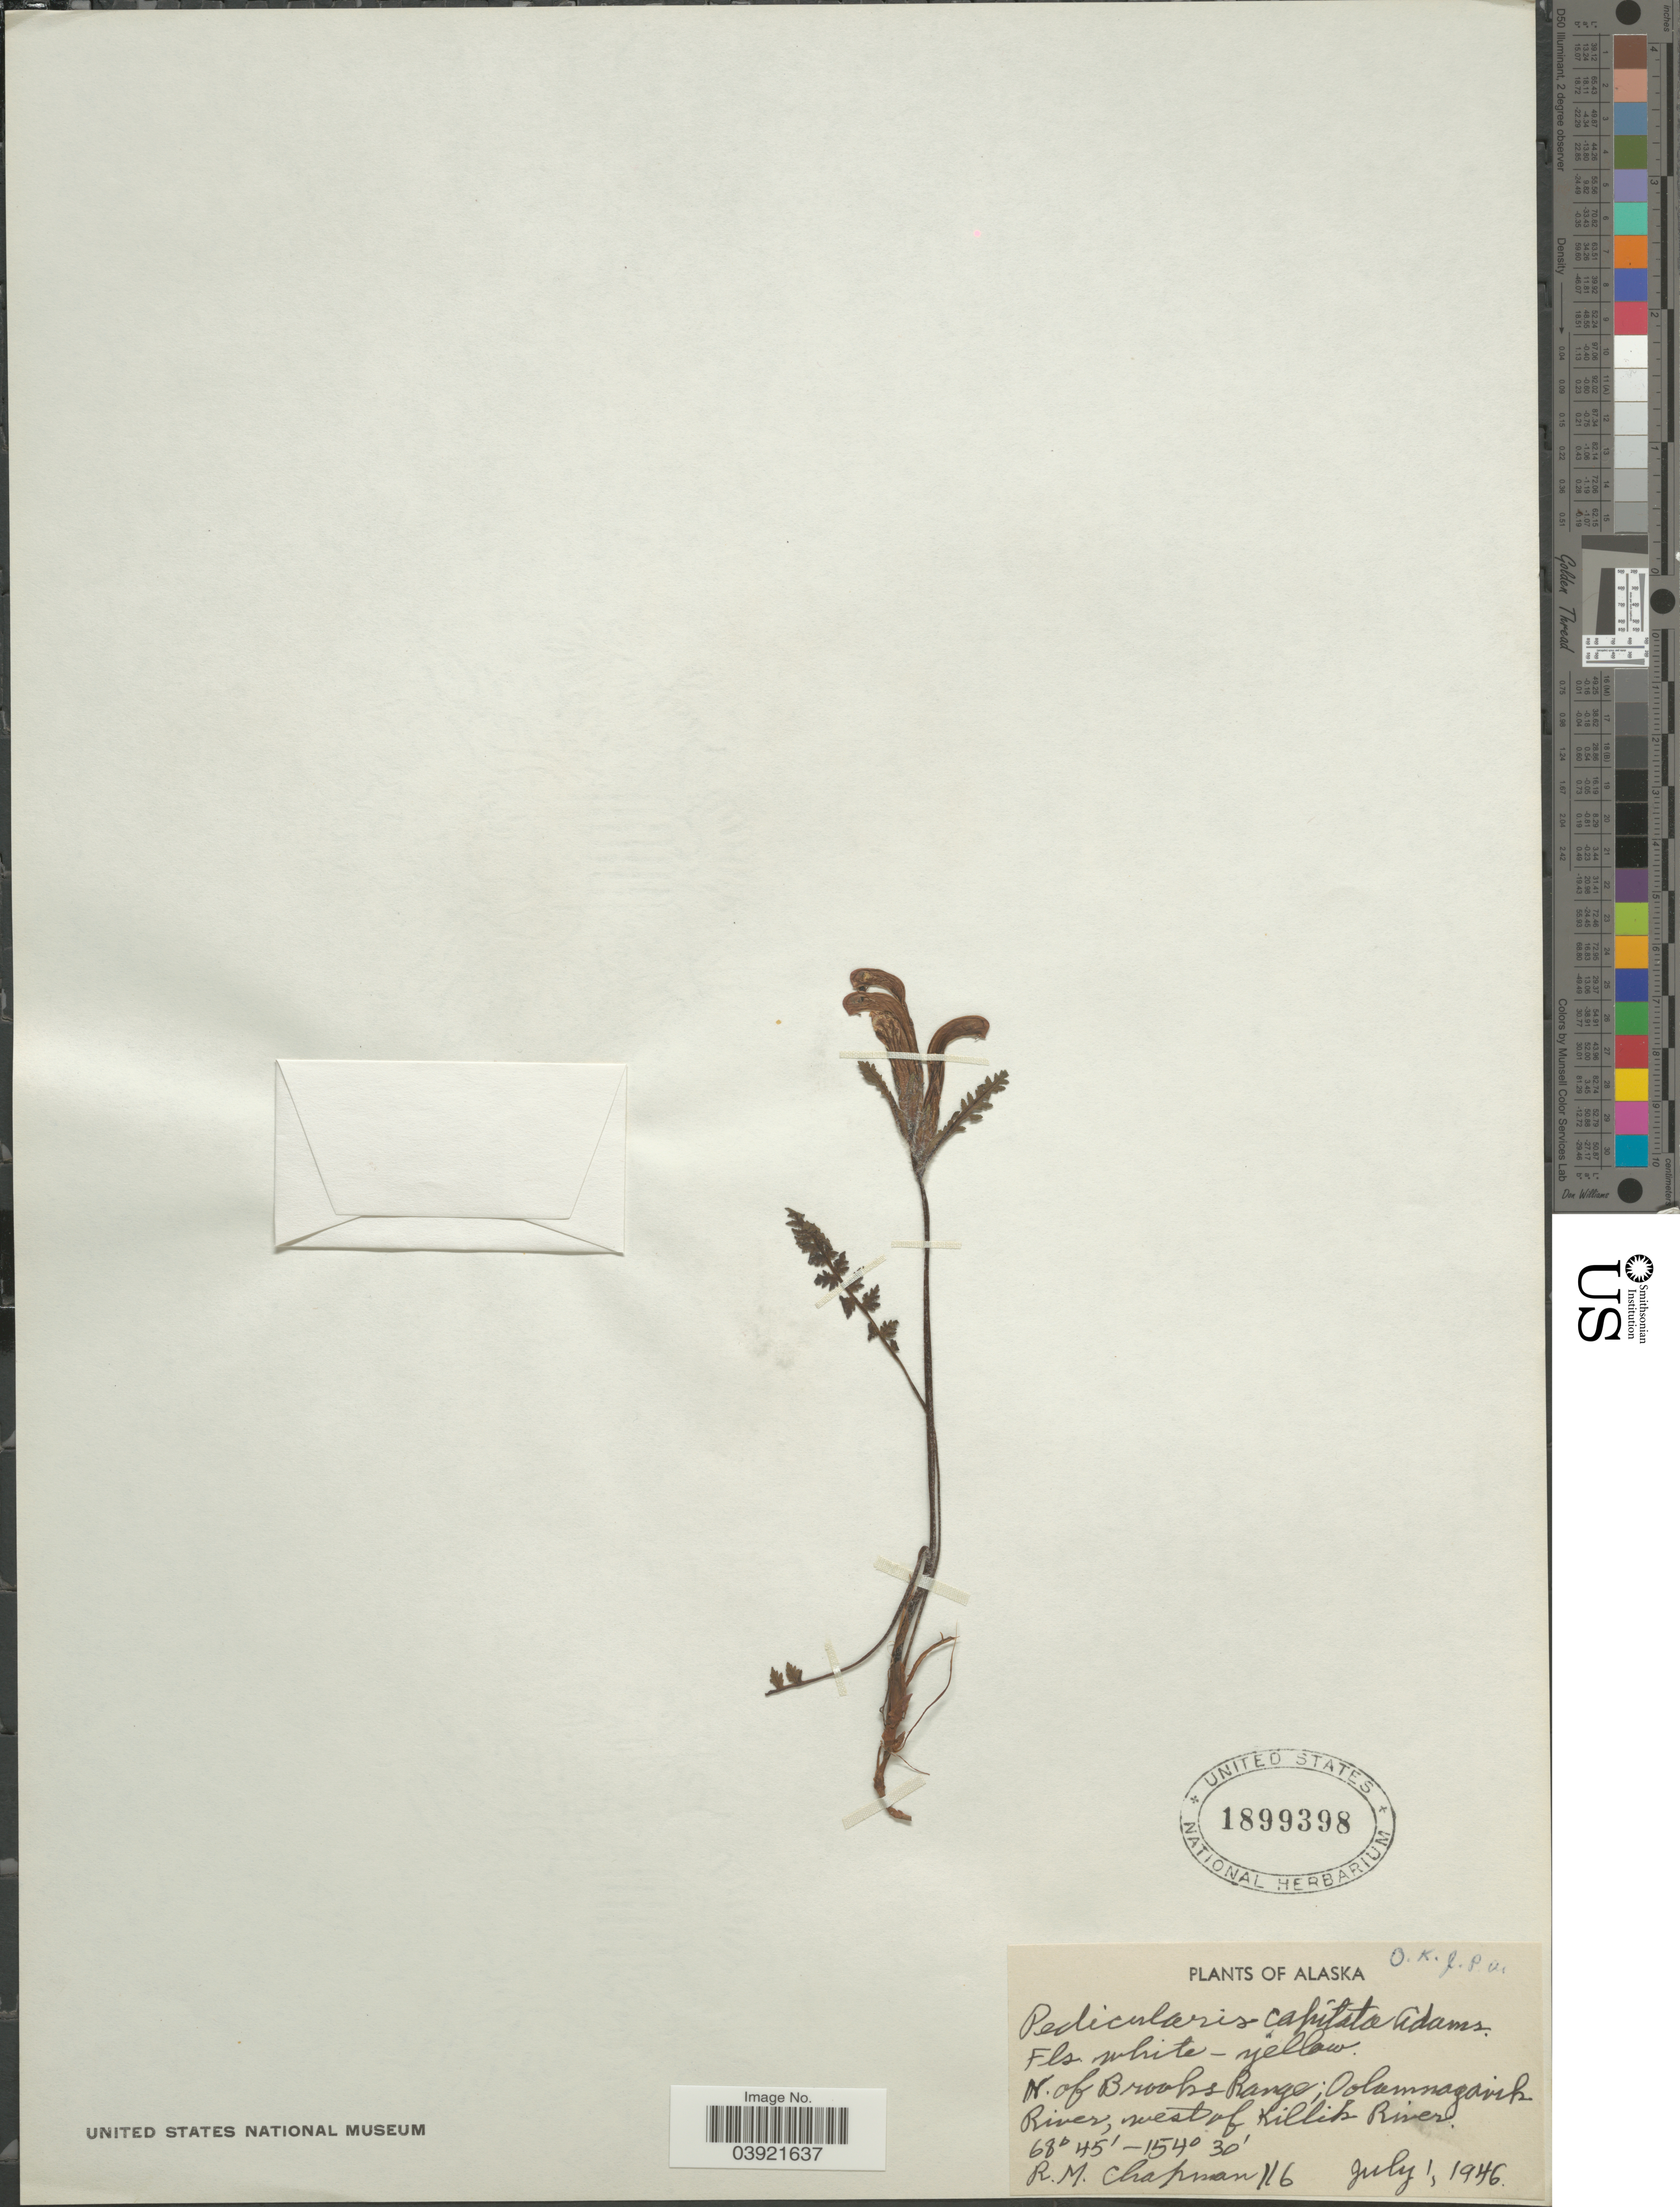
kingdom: Plantae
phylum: Tracheophyta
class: Magnoliopsida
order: Lamiales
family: Orobanchaceae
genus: Pedicularis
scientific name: Pedicularis capitata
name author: Adams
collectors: R. M. Chapman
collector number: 116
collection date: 1946-07-01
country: United States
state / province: Alaska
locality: N. of Brooks Range; Oolamnagavik River, west of Killik River.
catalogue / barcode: US 1899398